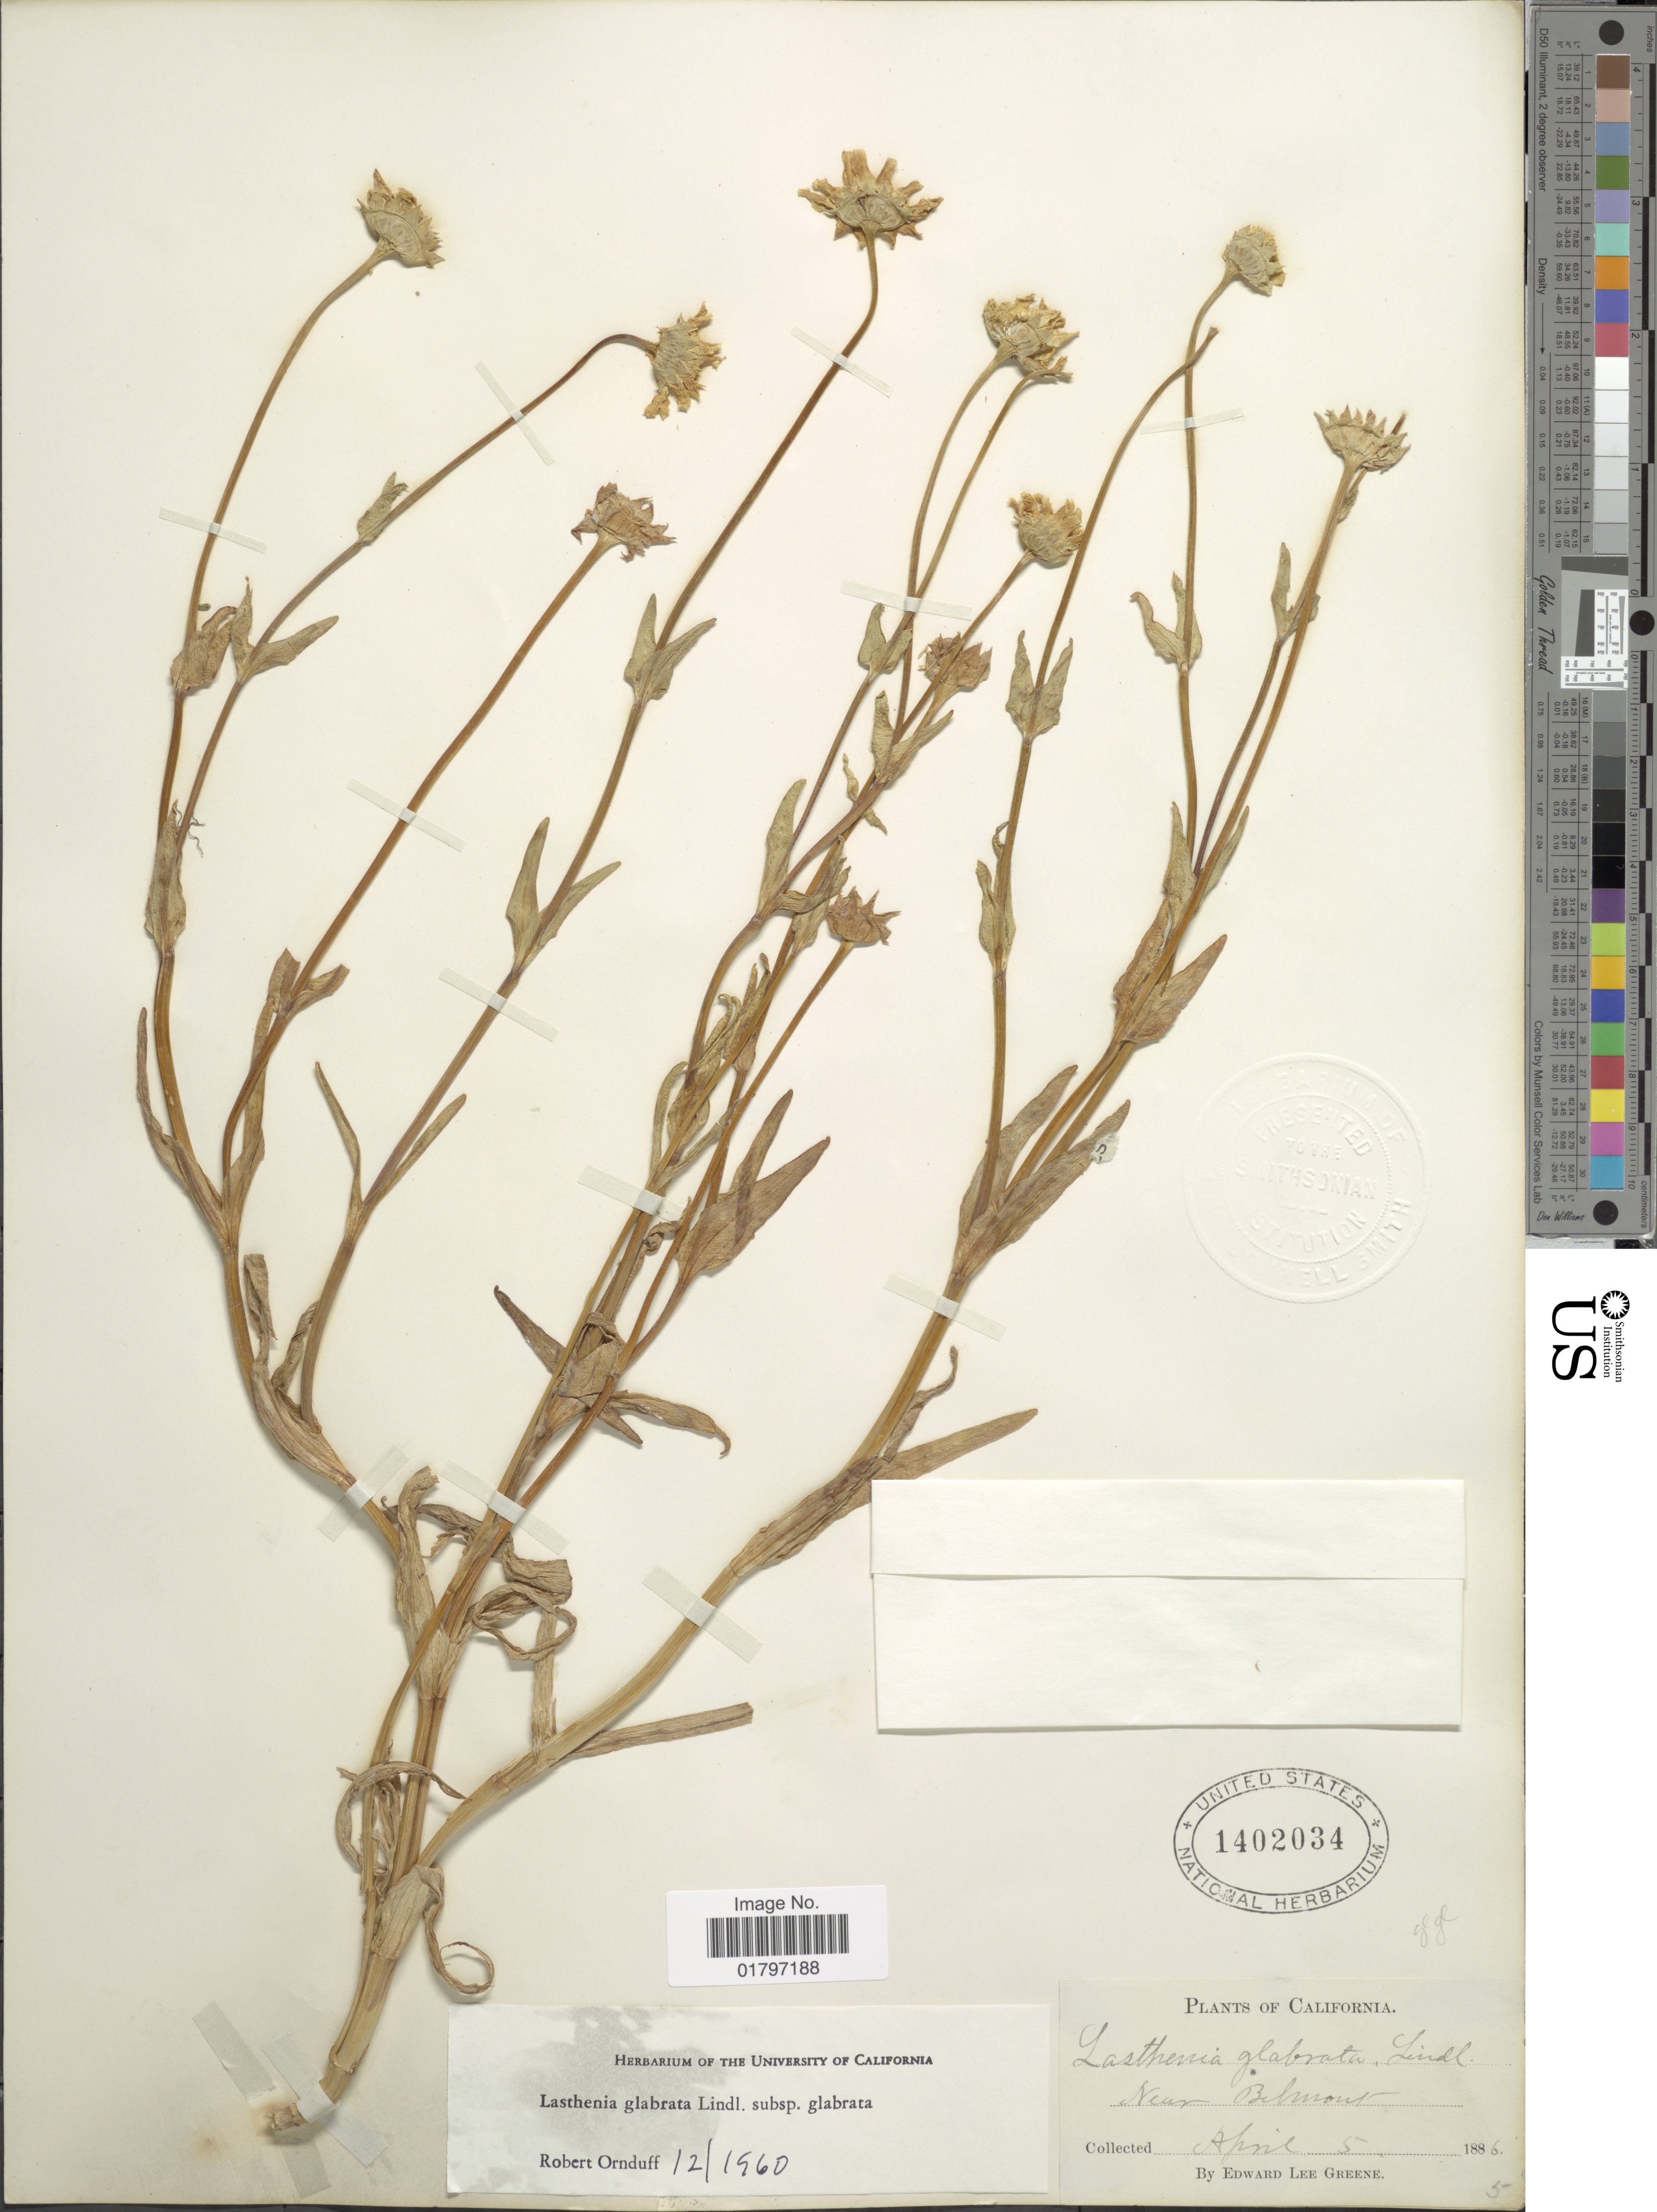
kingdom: Plantae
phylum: Tracheophyta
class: Magnoliopsida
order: Asterales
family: Asteraceae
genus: Lasthenia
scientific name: Lasthenia glabrata subsp. glabrata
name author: Lindl.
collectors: E. L. Greene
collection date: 1886-04-05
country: United States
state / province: California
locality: Near Belmont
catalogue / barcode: US 1402034